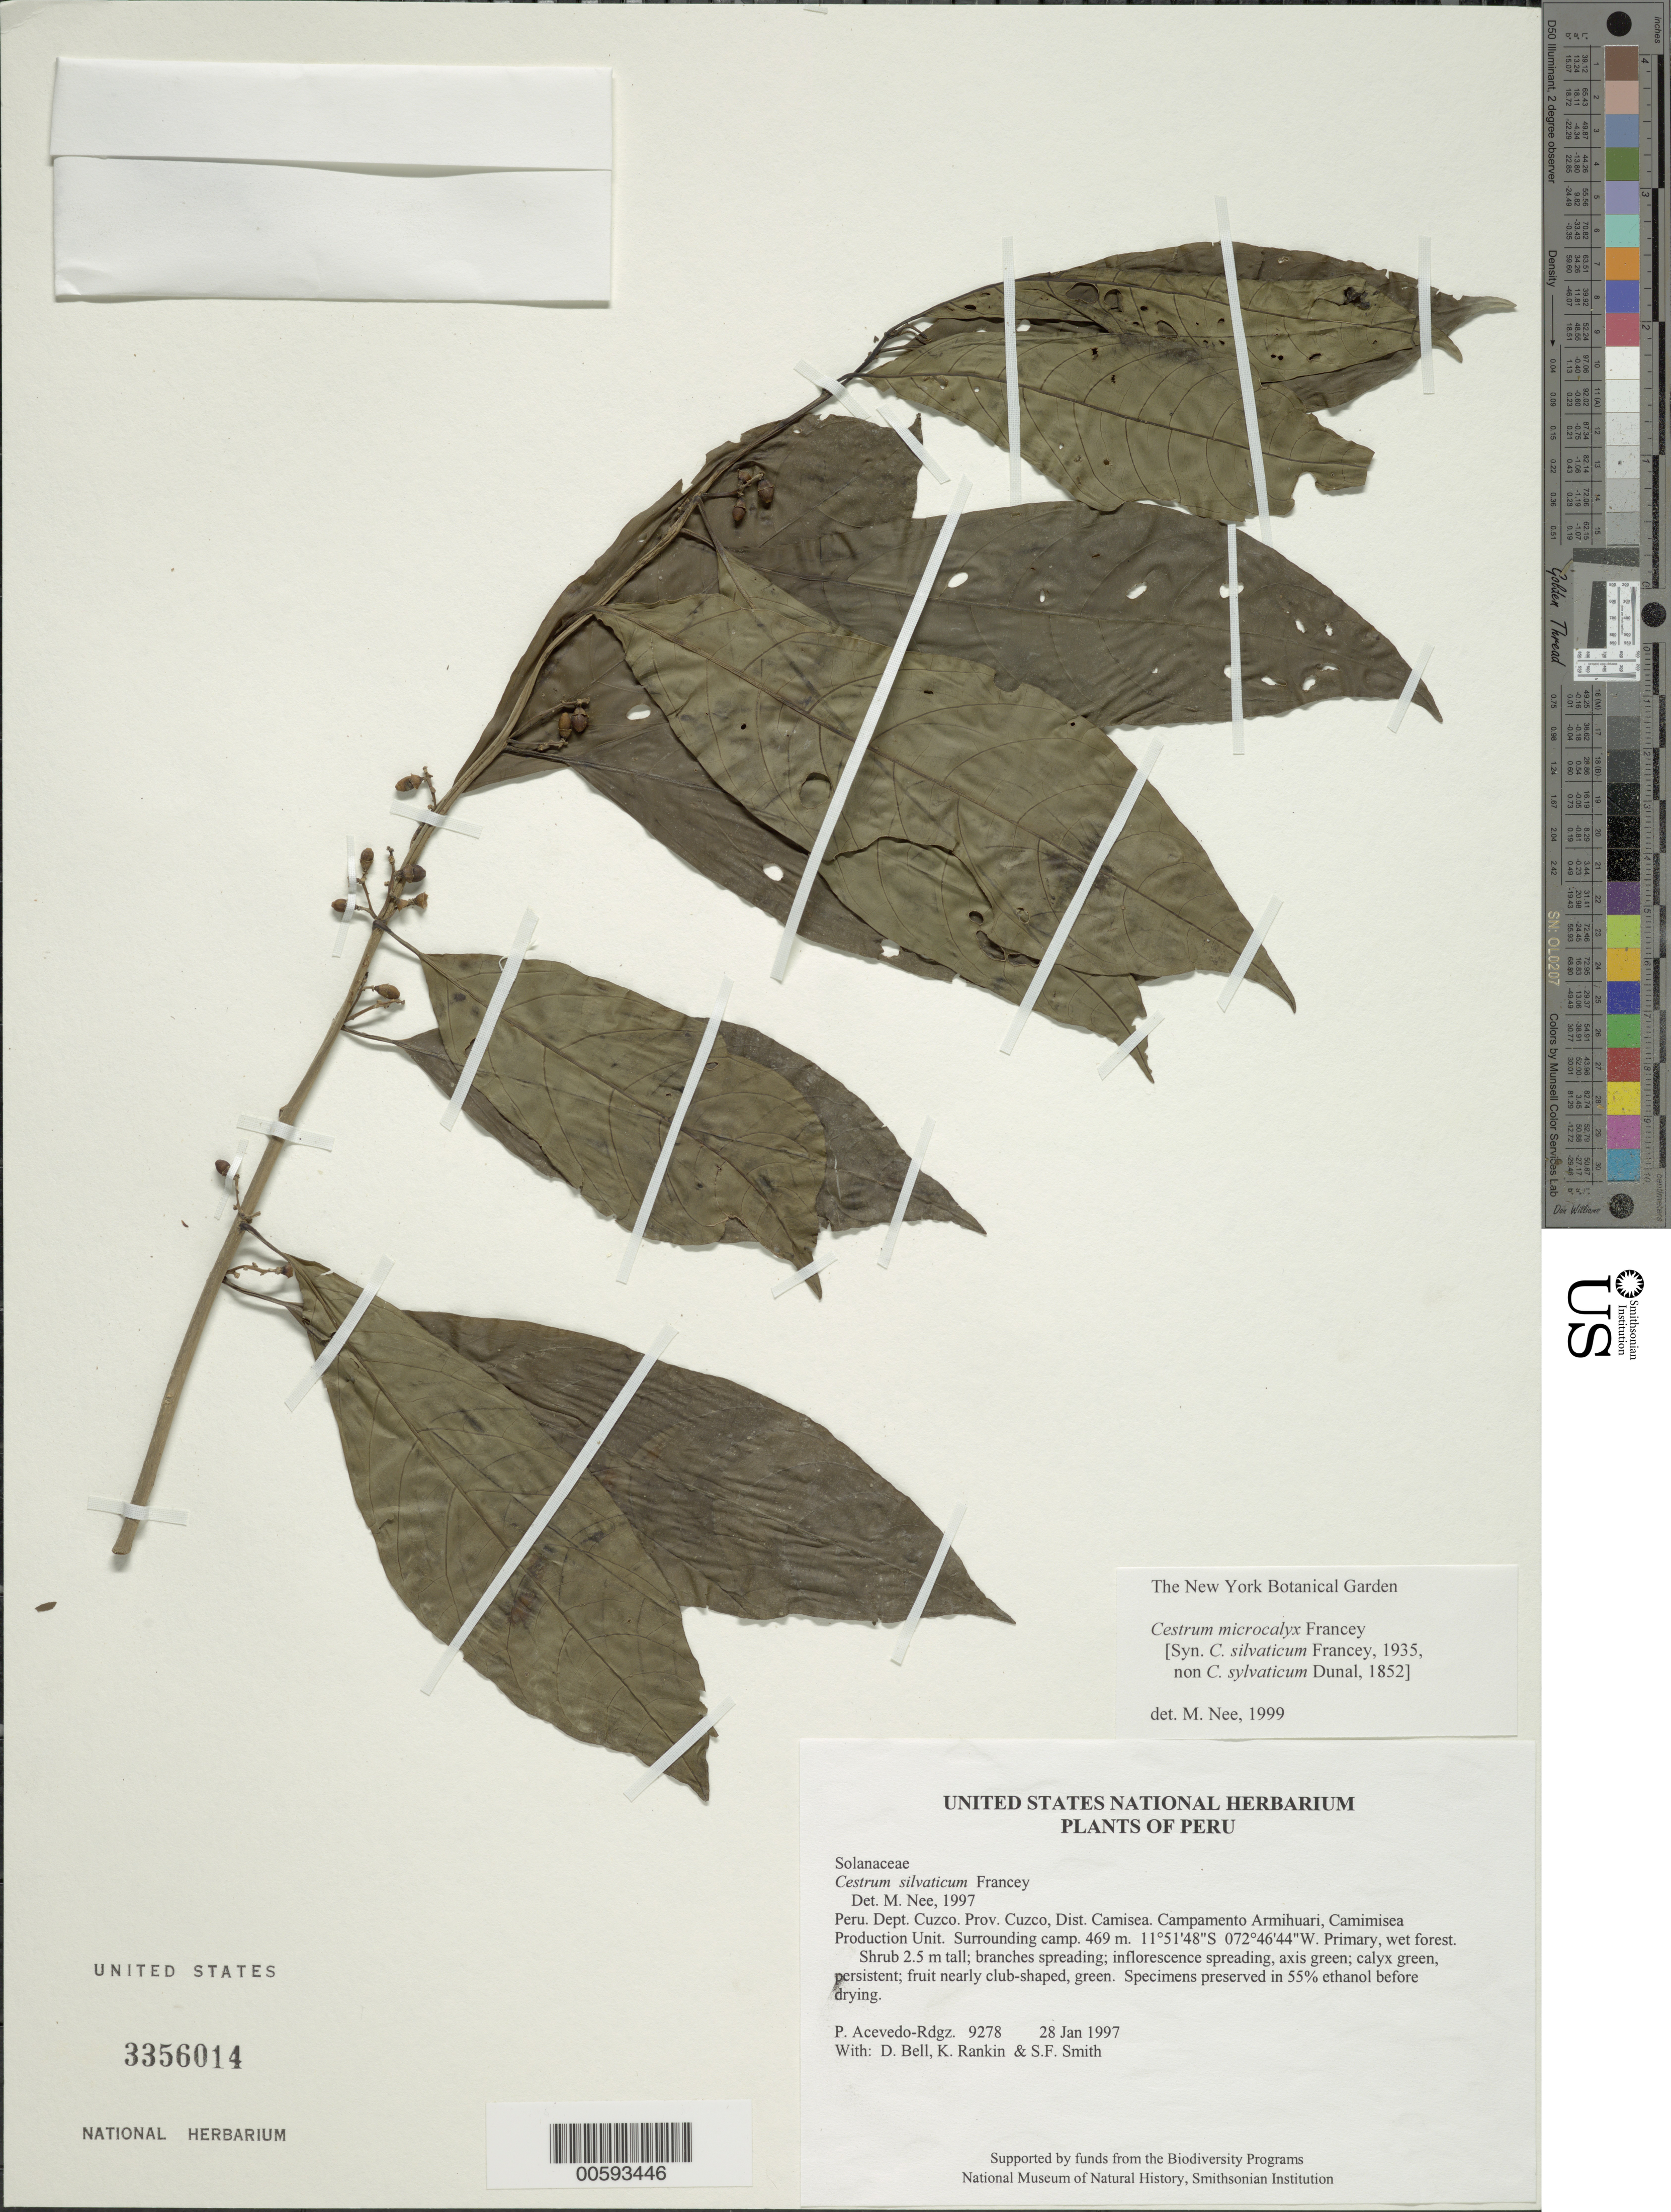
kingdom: Plantae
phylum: Tracheophyta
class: Magnoliopsida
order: Solanales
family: Solanaceae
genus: Cestrum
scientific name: Cestrum microcalyx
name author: Francey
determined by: Nee, Michael H.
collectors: P. Acevedo-Rodr., D. A. Bell, K. B. Rankin & S.F. Smith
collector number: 9278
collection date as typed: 28 Jan 1997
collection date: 1997-01-28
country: Peru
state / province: Cusco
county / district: Cusco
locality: Districto Camisea, Campamento Armihuari, Camimisea Production Unit. Surrounding camp.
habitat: Primary, wet forest.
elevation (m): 469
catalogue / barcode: US 3356014